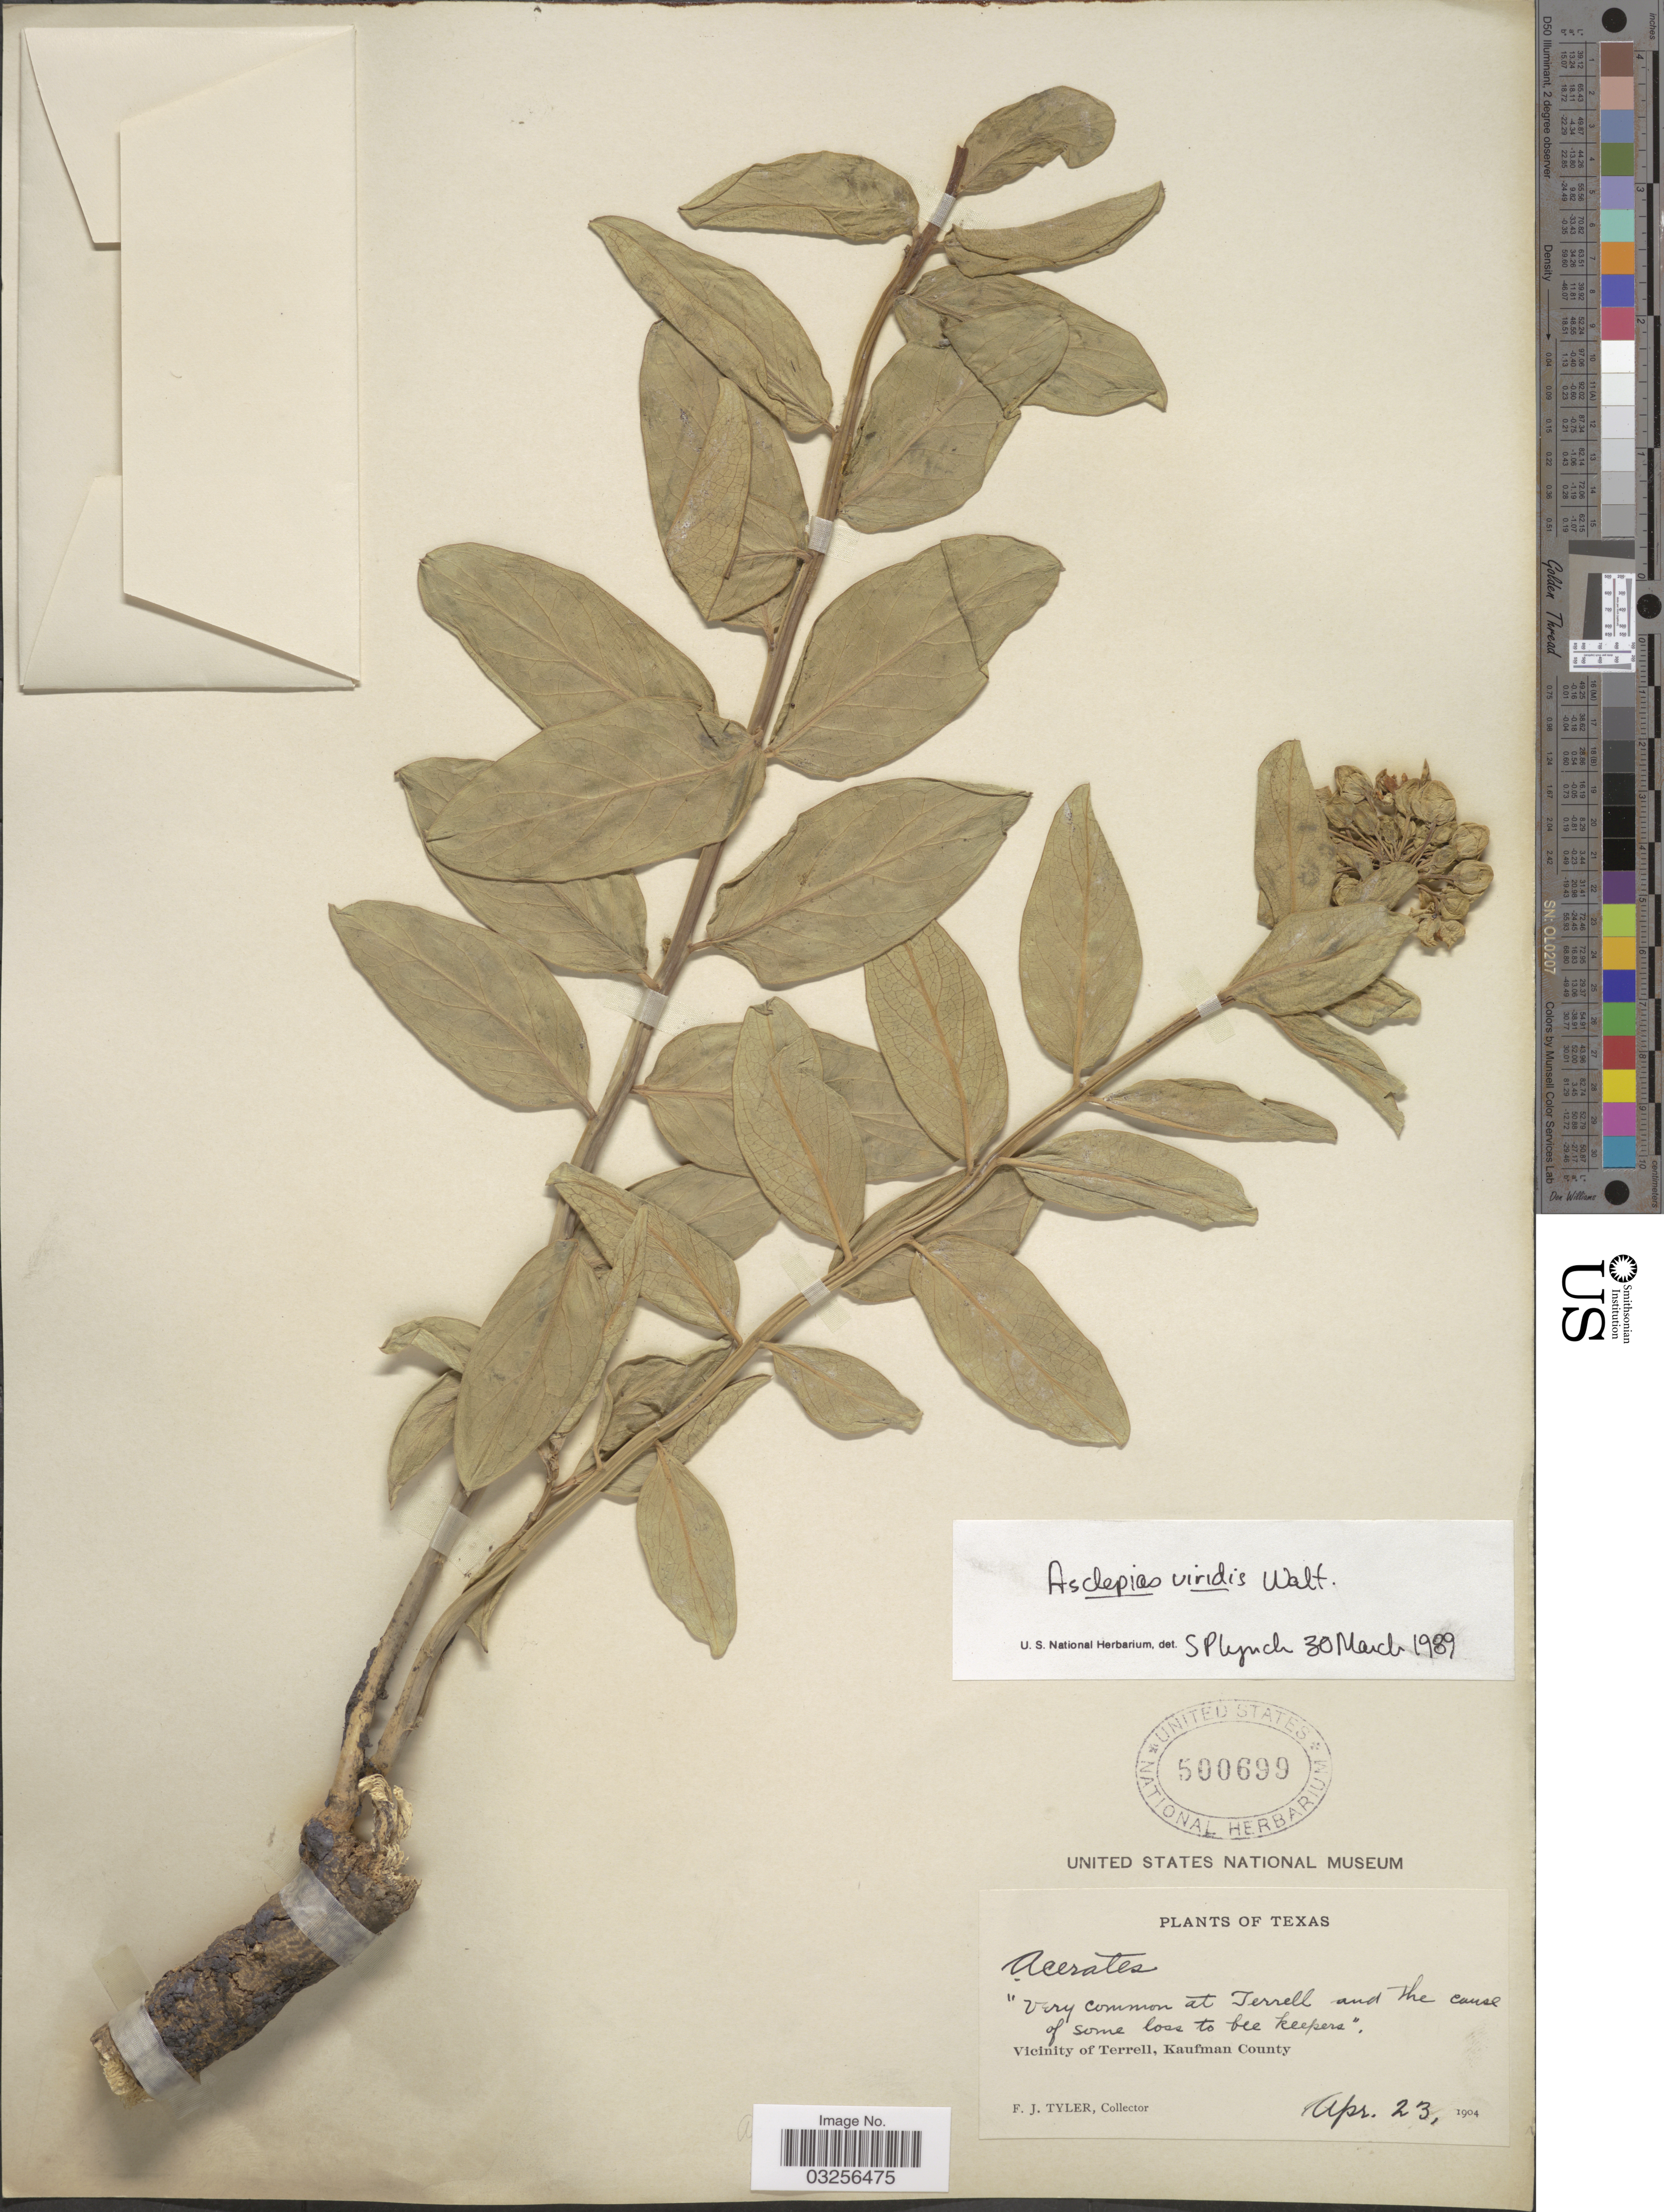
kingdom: Plantae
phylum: Tracheophyta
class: Magnoliopsida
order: Gentianales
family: Apocynaceae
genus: Asclepias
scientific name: Asclepias viridis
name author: Walter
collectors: F. Tyler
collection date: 1904-04-23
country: United States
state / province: Texas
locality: Vicinity of Terrell, Kaufman County.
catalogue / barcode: US 500699